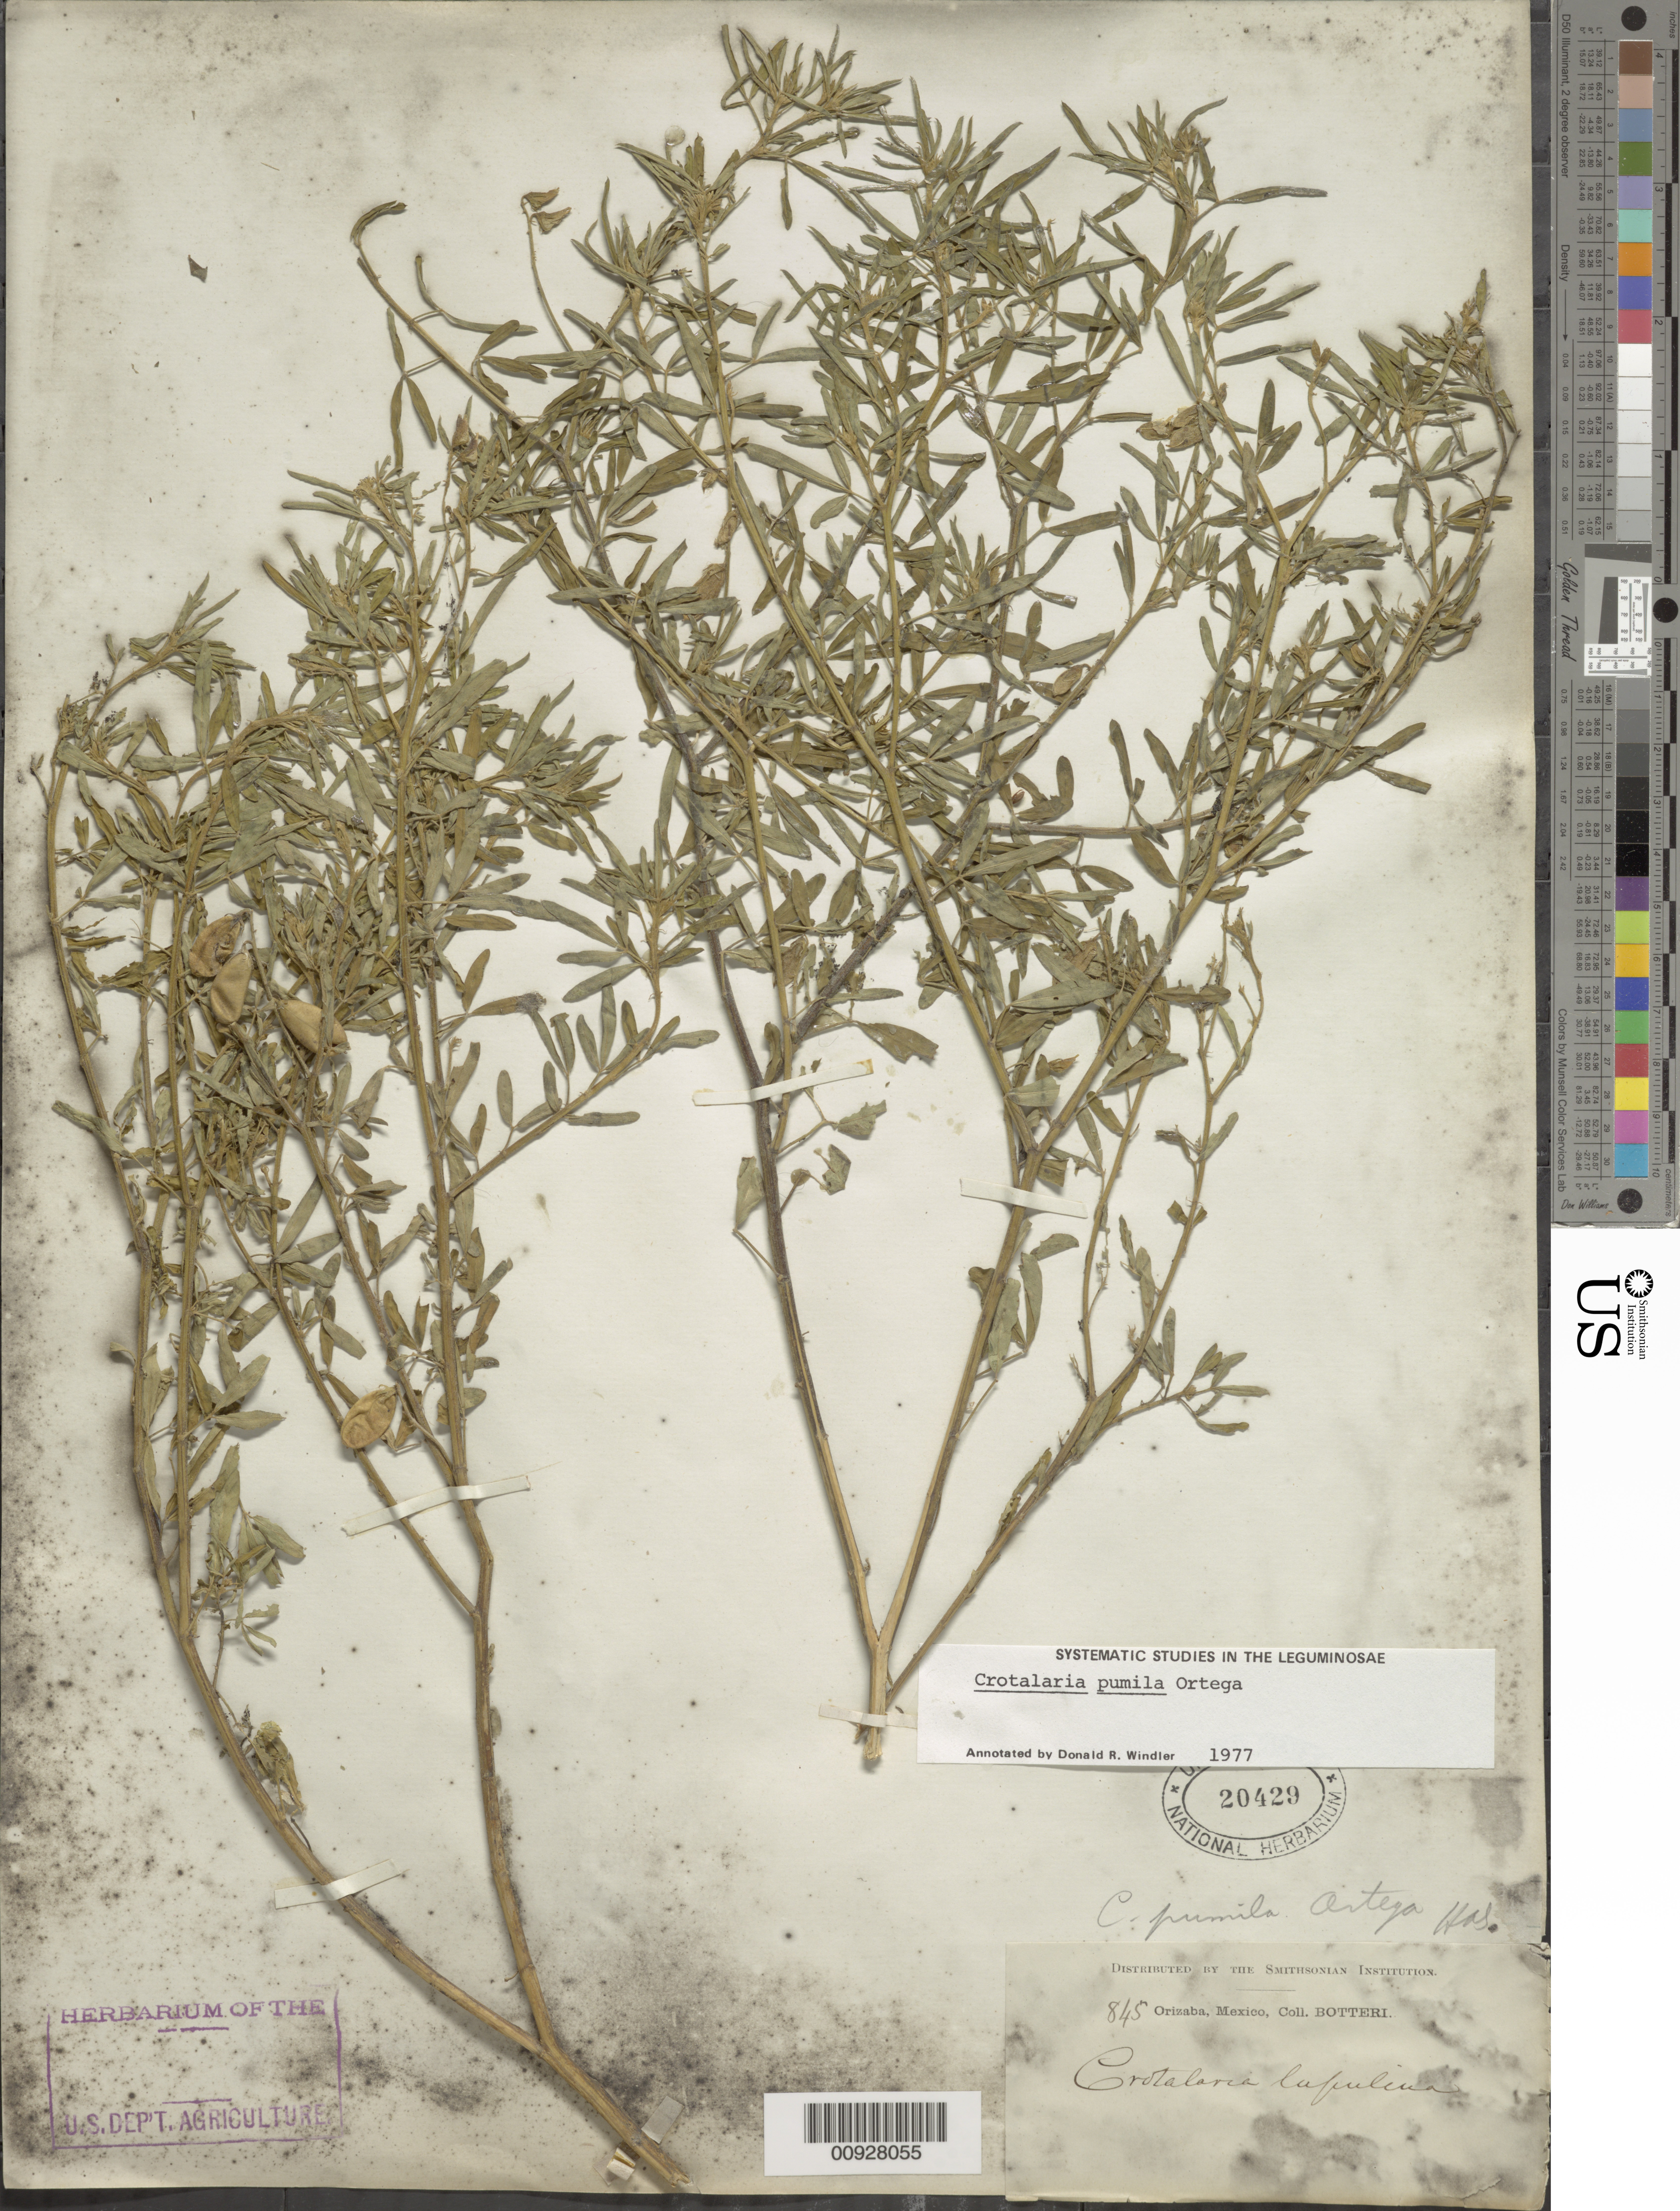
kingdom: Plantae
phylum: Tracheophyta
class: Magnoliopsida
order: Fabales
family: Fabaceae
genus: Crotalaria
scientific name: Crotalaria pumila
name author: Ortega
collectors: M. Botteri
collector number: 845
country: Mexico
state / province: Veracruz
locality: Orizaba.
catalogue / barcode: US 20429